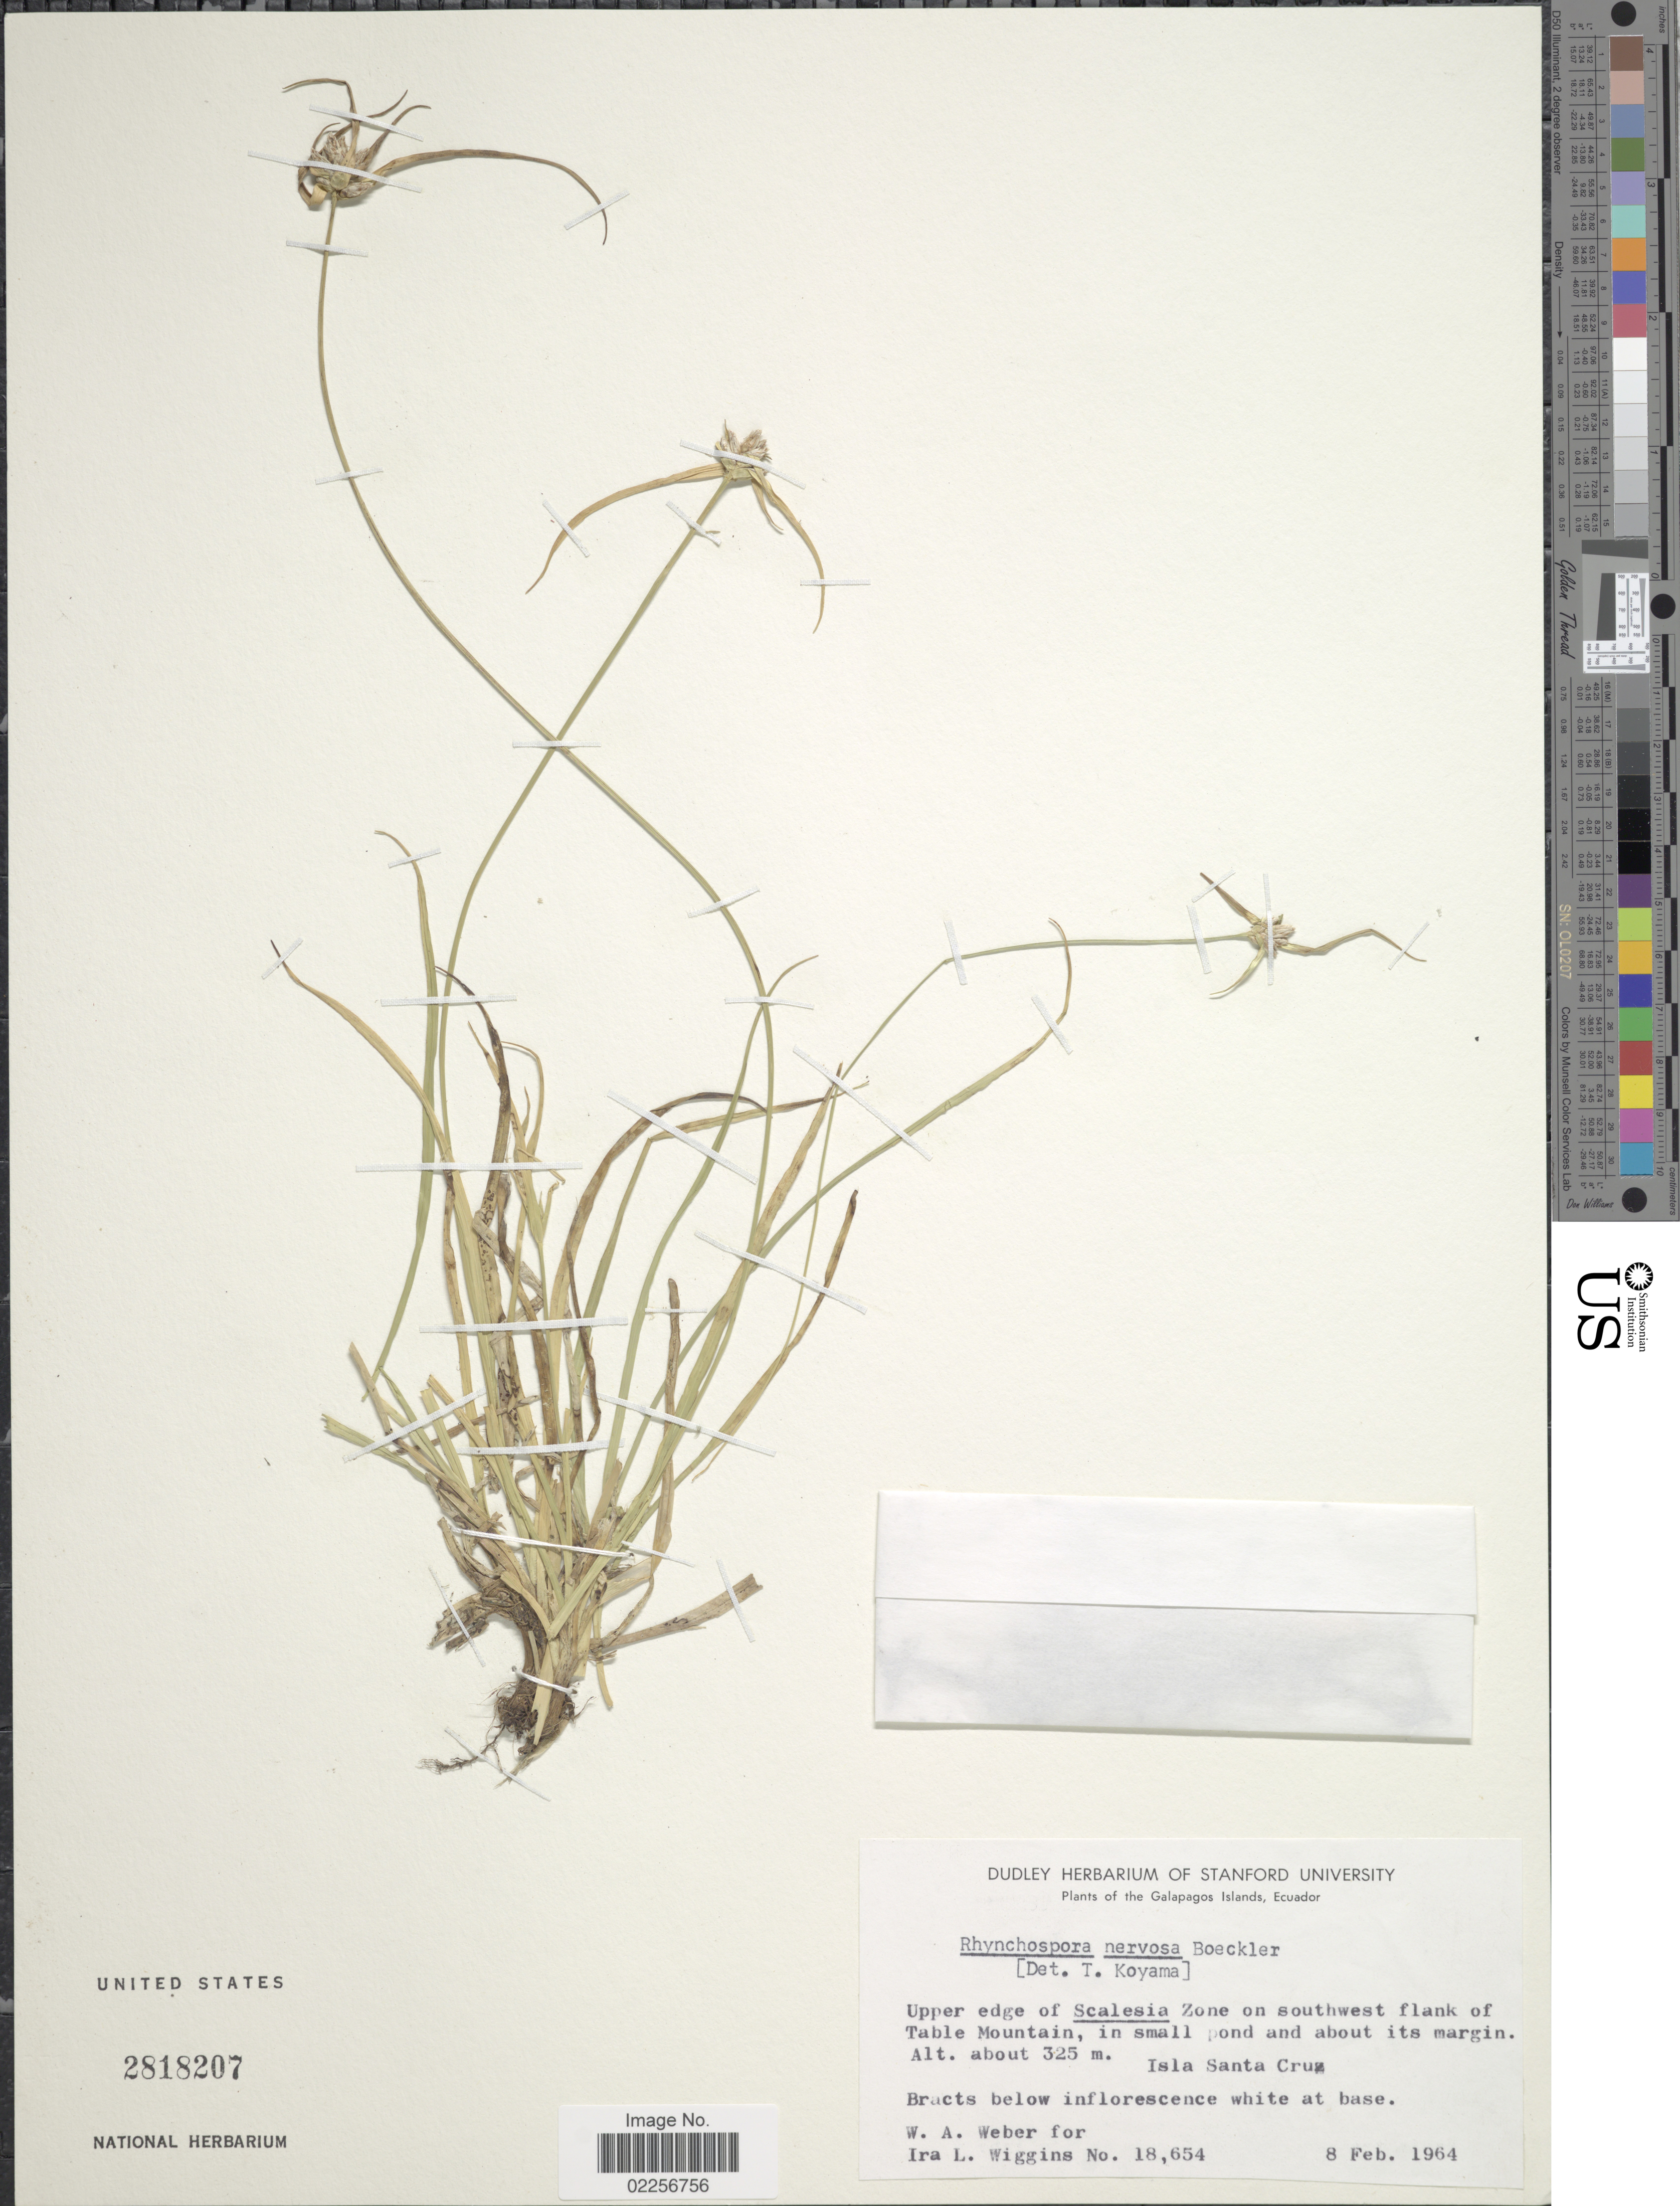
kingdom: Plantae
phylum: Tracheophyta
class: Liliopsida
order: Poales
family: Cyperaceae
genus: Rhynchospora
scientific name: Rhynchospora nervosa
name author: (Vahl) Boeckeler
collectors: W. A. Weber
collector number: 18654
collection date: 1964-02-08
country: Ecuador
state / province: Colón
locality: Galapagos Islands, upper edge of Scalesia Zone on southwest flank of Table Mountain, Isla Santa Cruz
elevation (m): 325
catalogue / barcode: US 2818207